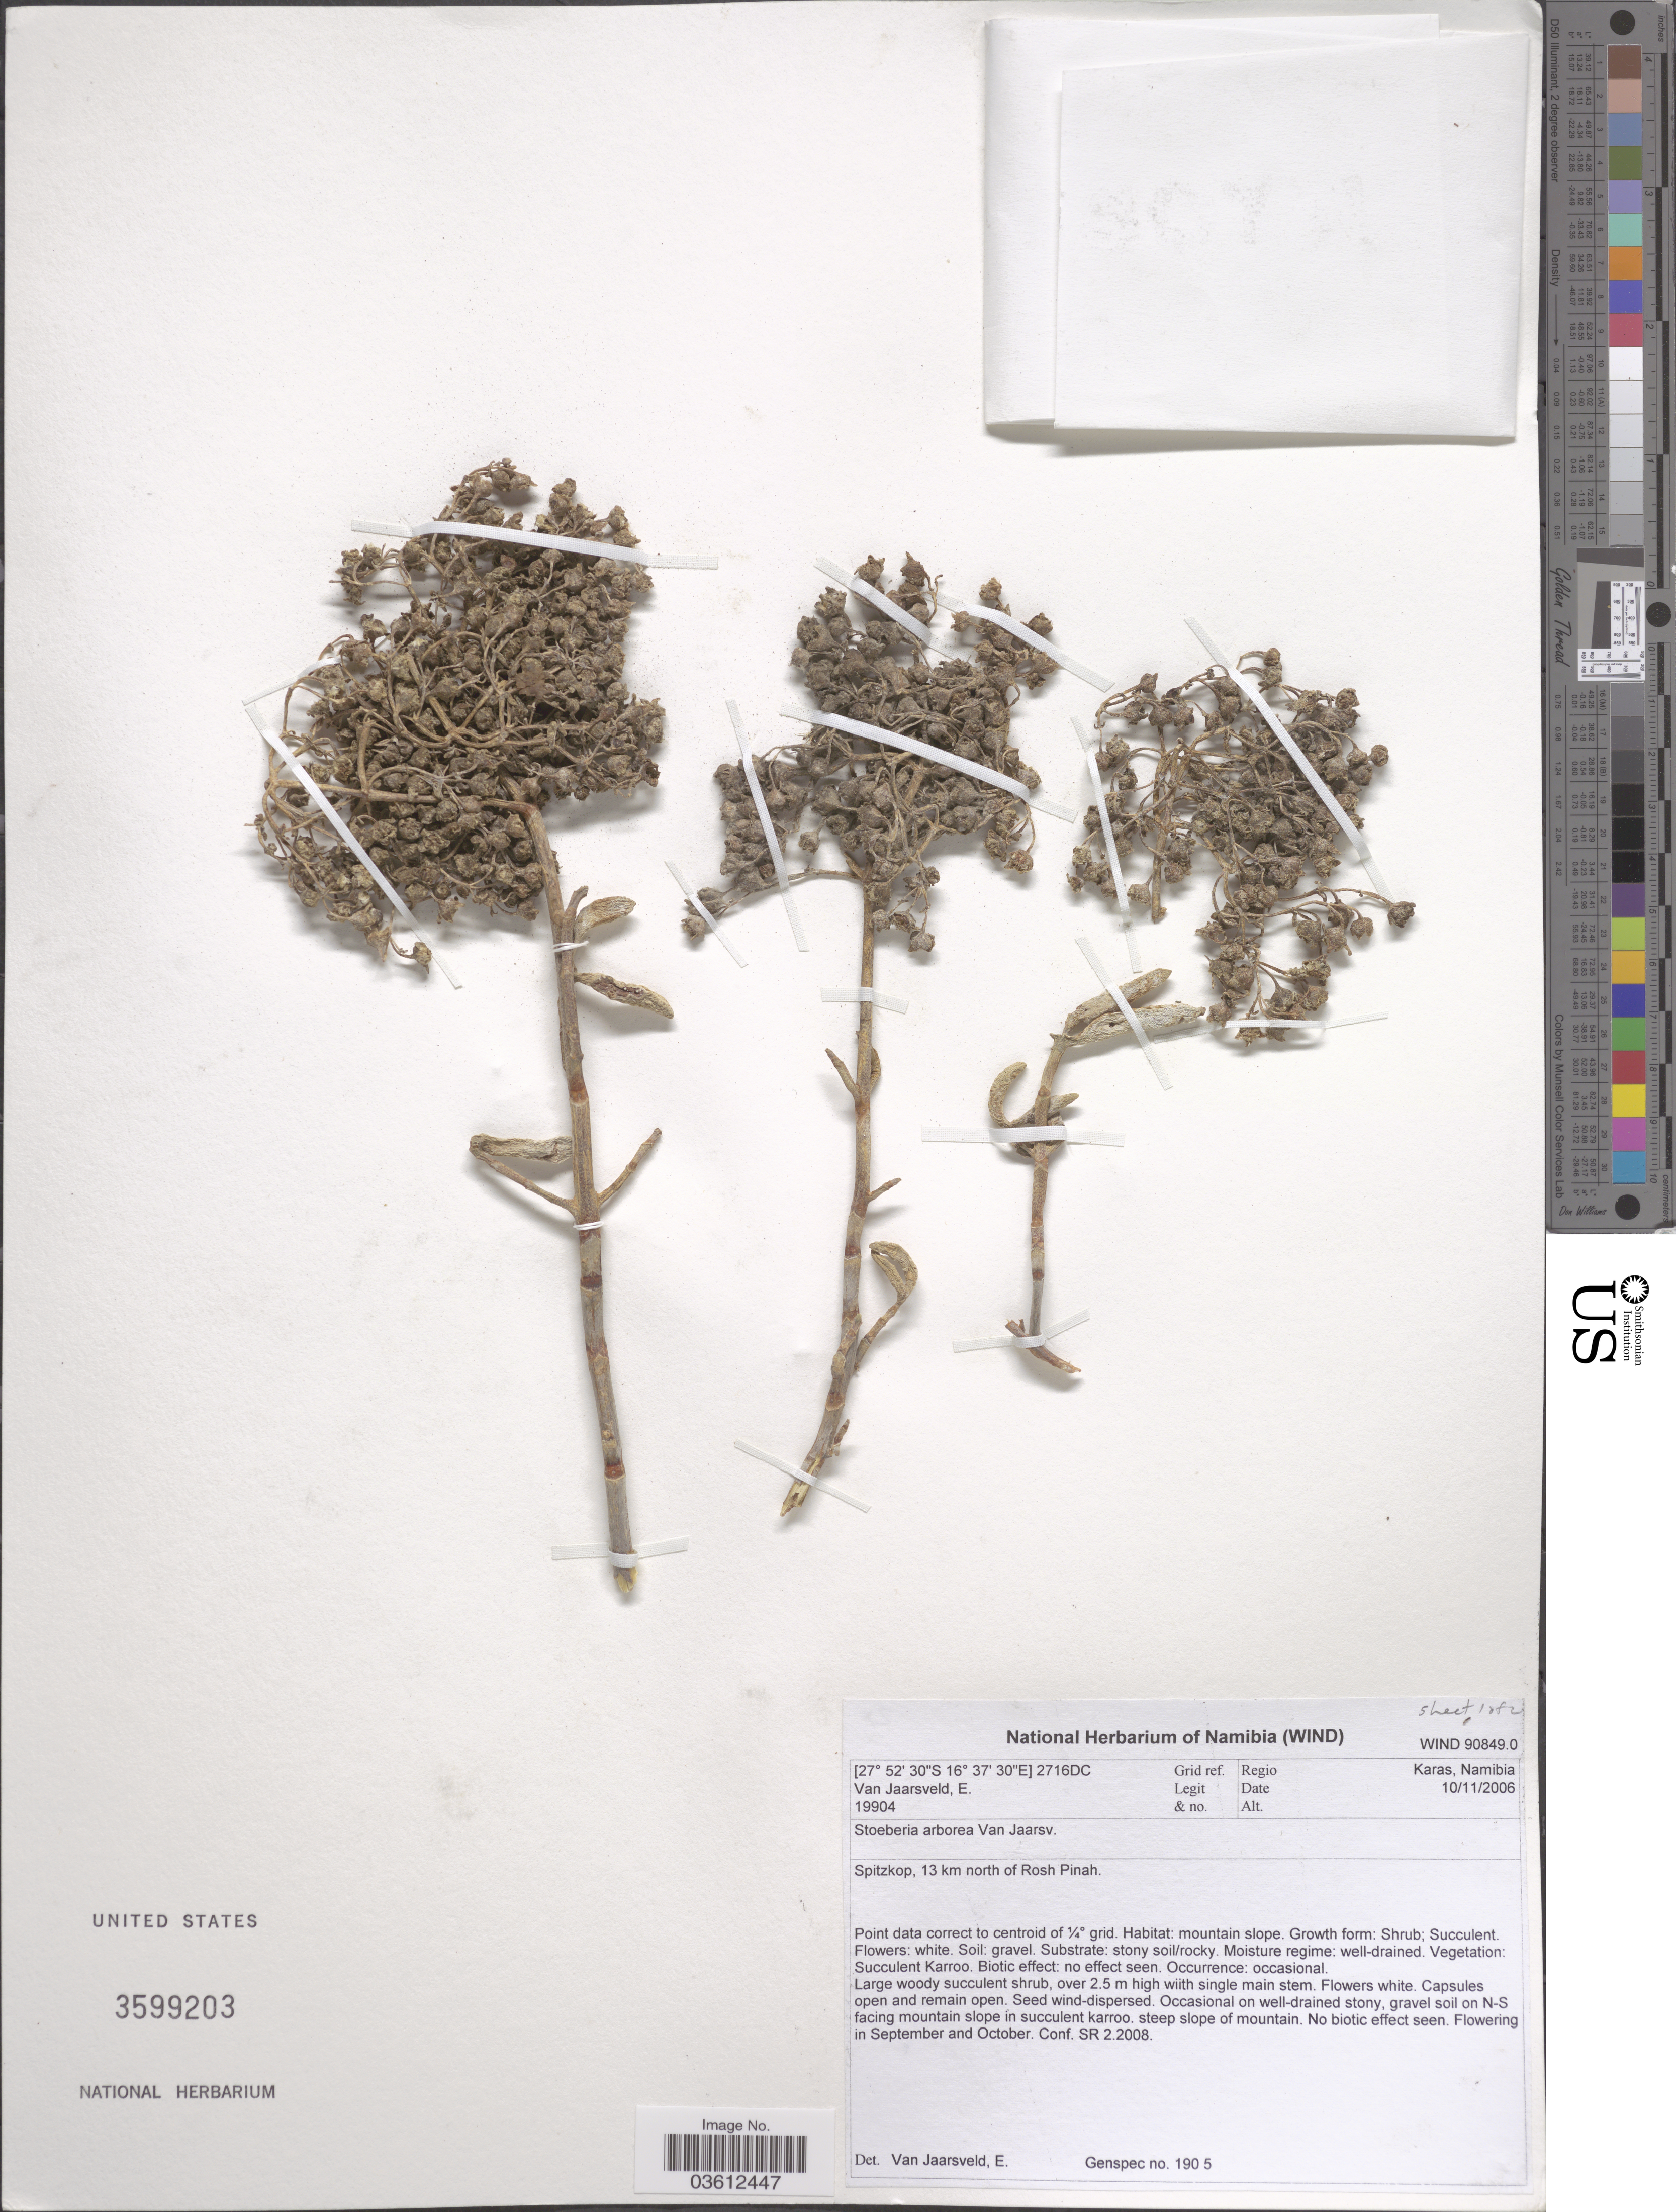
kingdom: Plantae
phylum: Tracheophyta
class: Magnoliopsida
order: Caryophyllales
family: Aizoaceae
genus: Stoeberia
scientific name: Stoeberia arborea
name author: van Jaarsv.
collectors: E. van Jaarsveld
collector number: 19904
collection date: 2006-11-10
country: Namibia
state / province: Karas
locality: Grid ref. 2716DC. Regio Karas. Spitzkop, 13 km north of Rosh Pinah.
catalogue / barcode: US 3599203